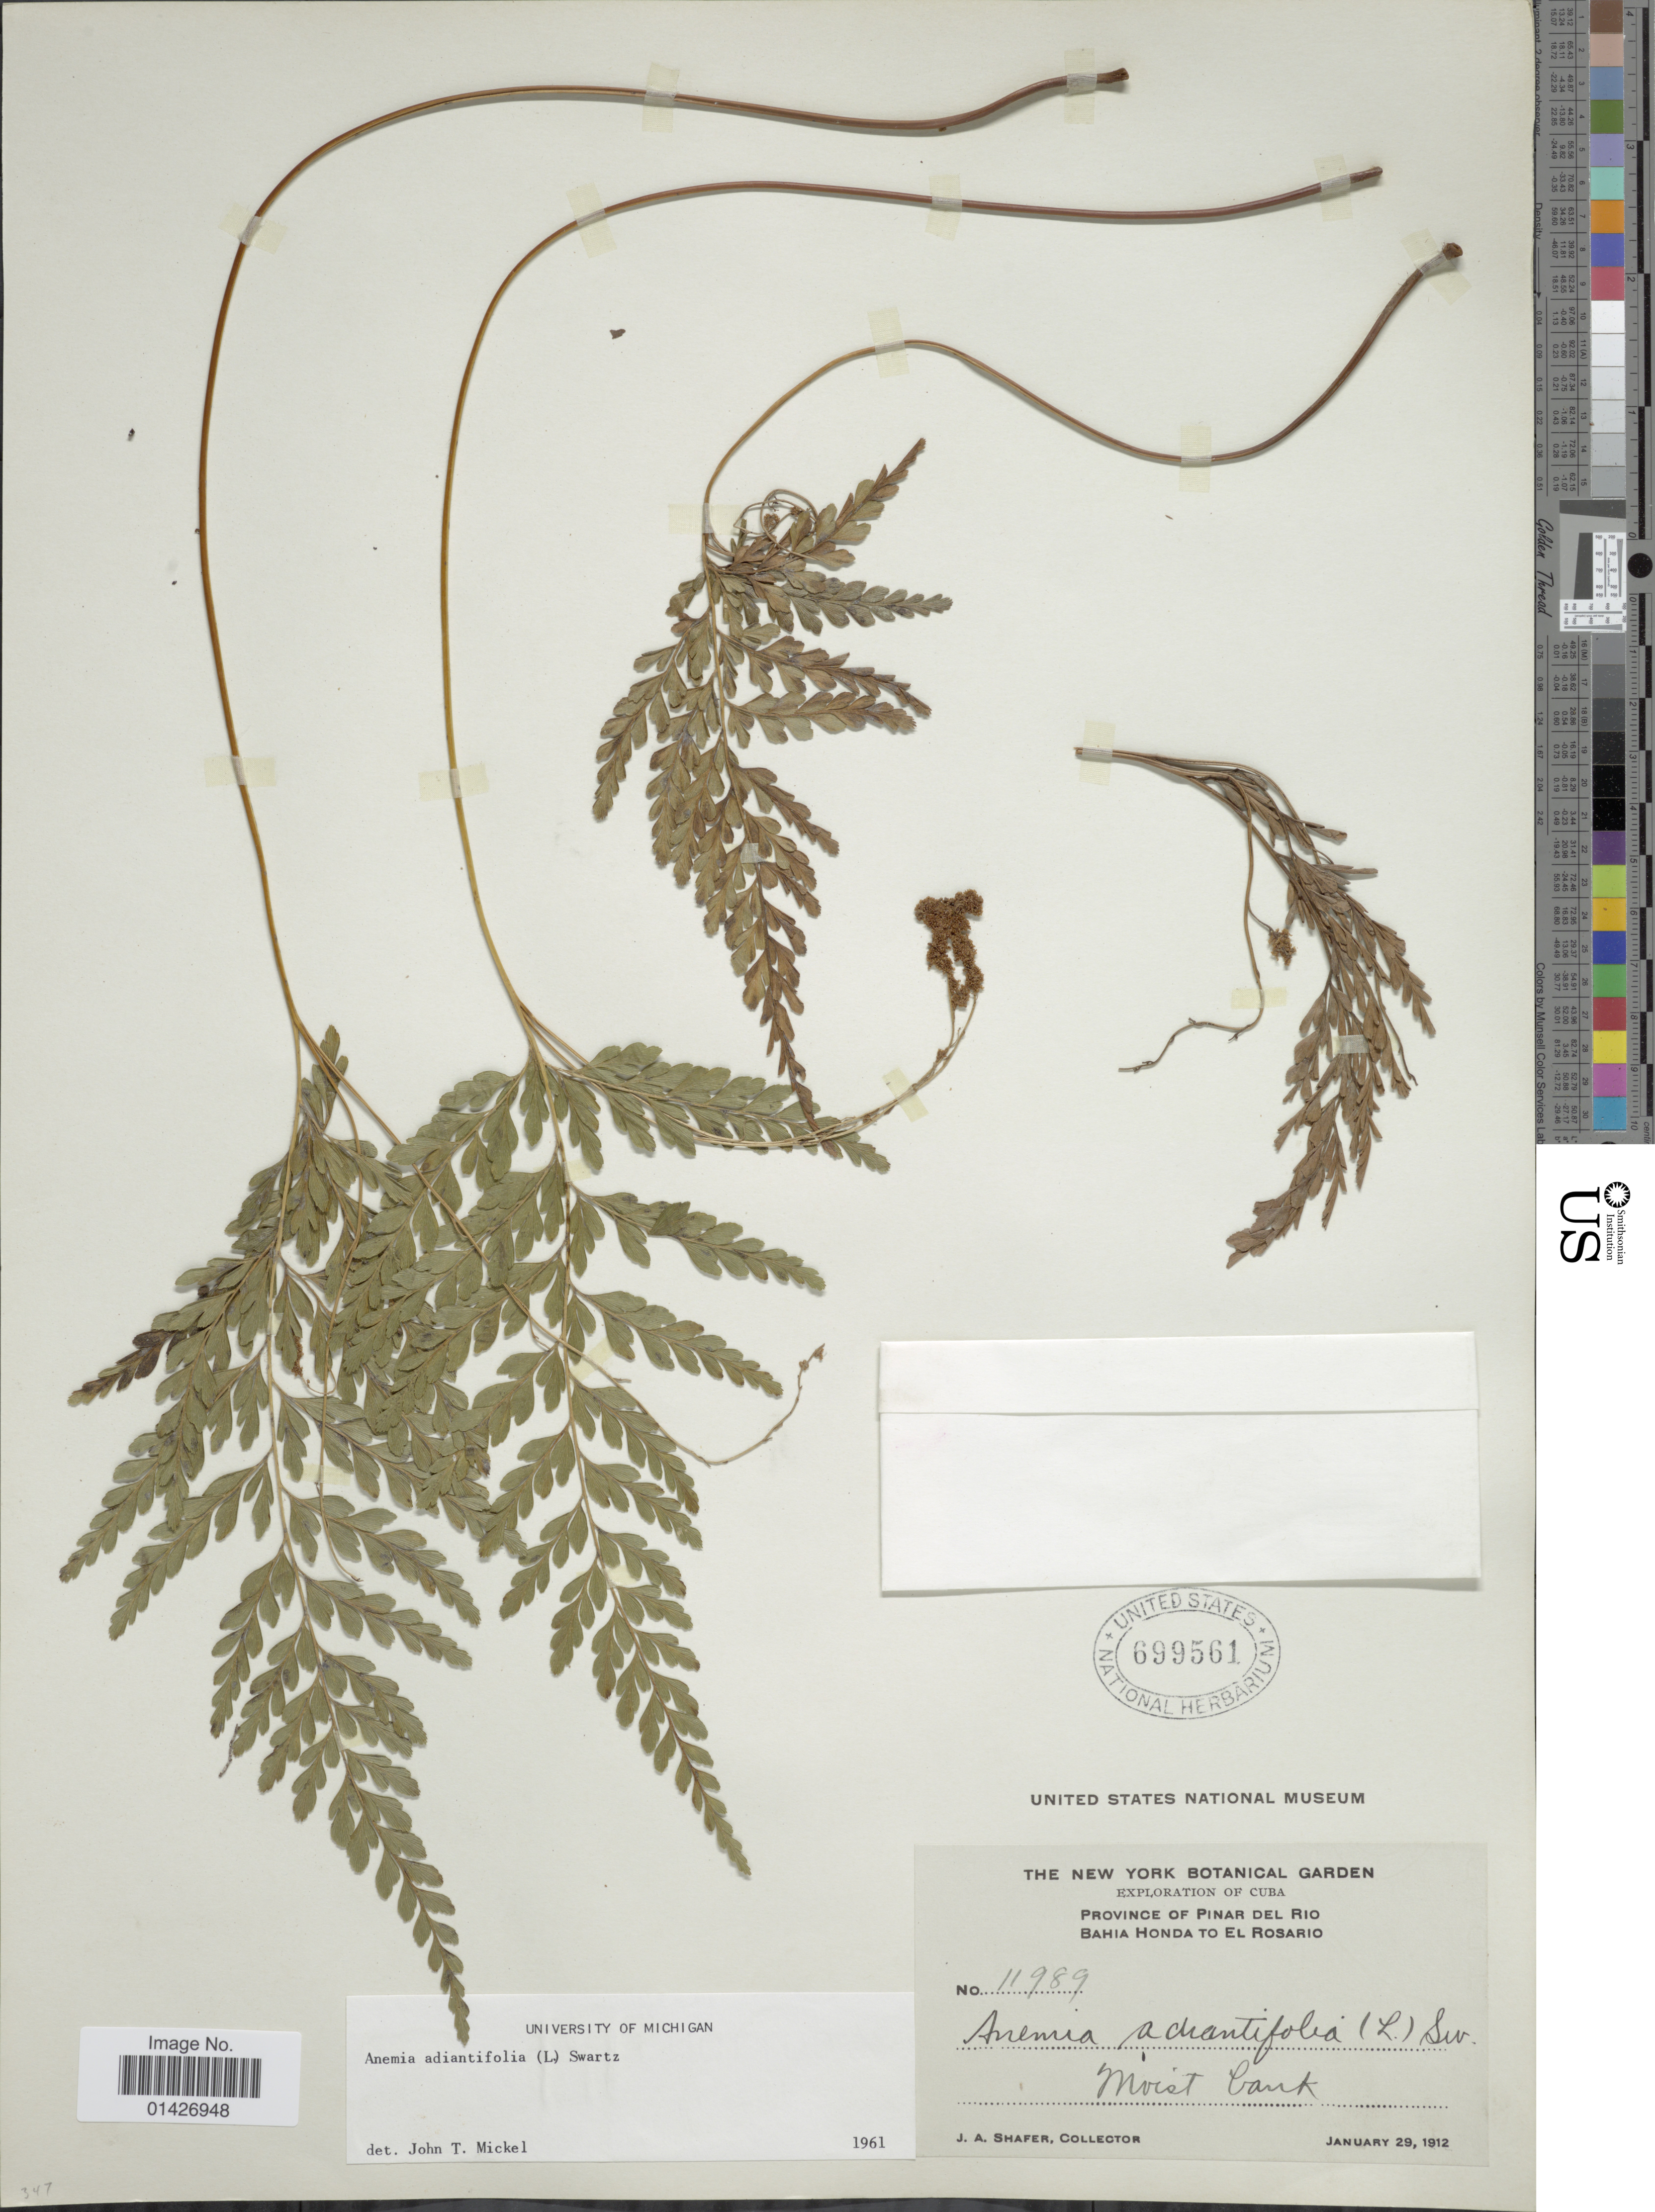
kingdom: Plantae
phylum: Tracheophyta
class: Polypodiopsida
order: Schizaeales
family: Anemiaceae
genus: Anemia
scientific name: Anemia adiantifolia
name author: (L.) Sw.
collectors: J. A. Shafer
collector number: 11989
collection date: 1912-01-29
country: Cuba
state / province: Pinar del Río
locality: Bahia Honda to El Rosario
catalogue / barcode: US 699561